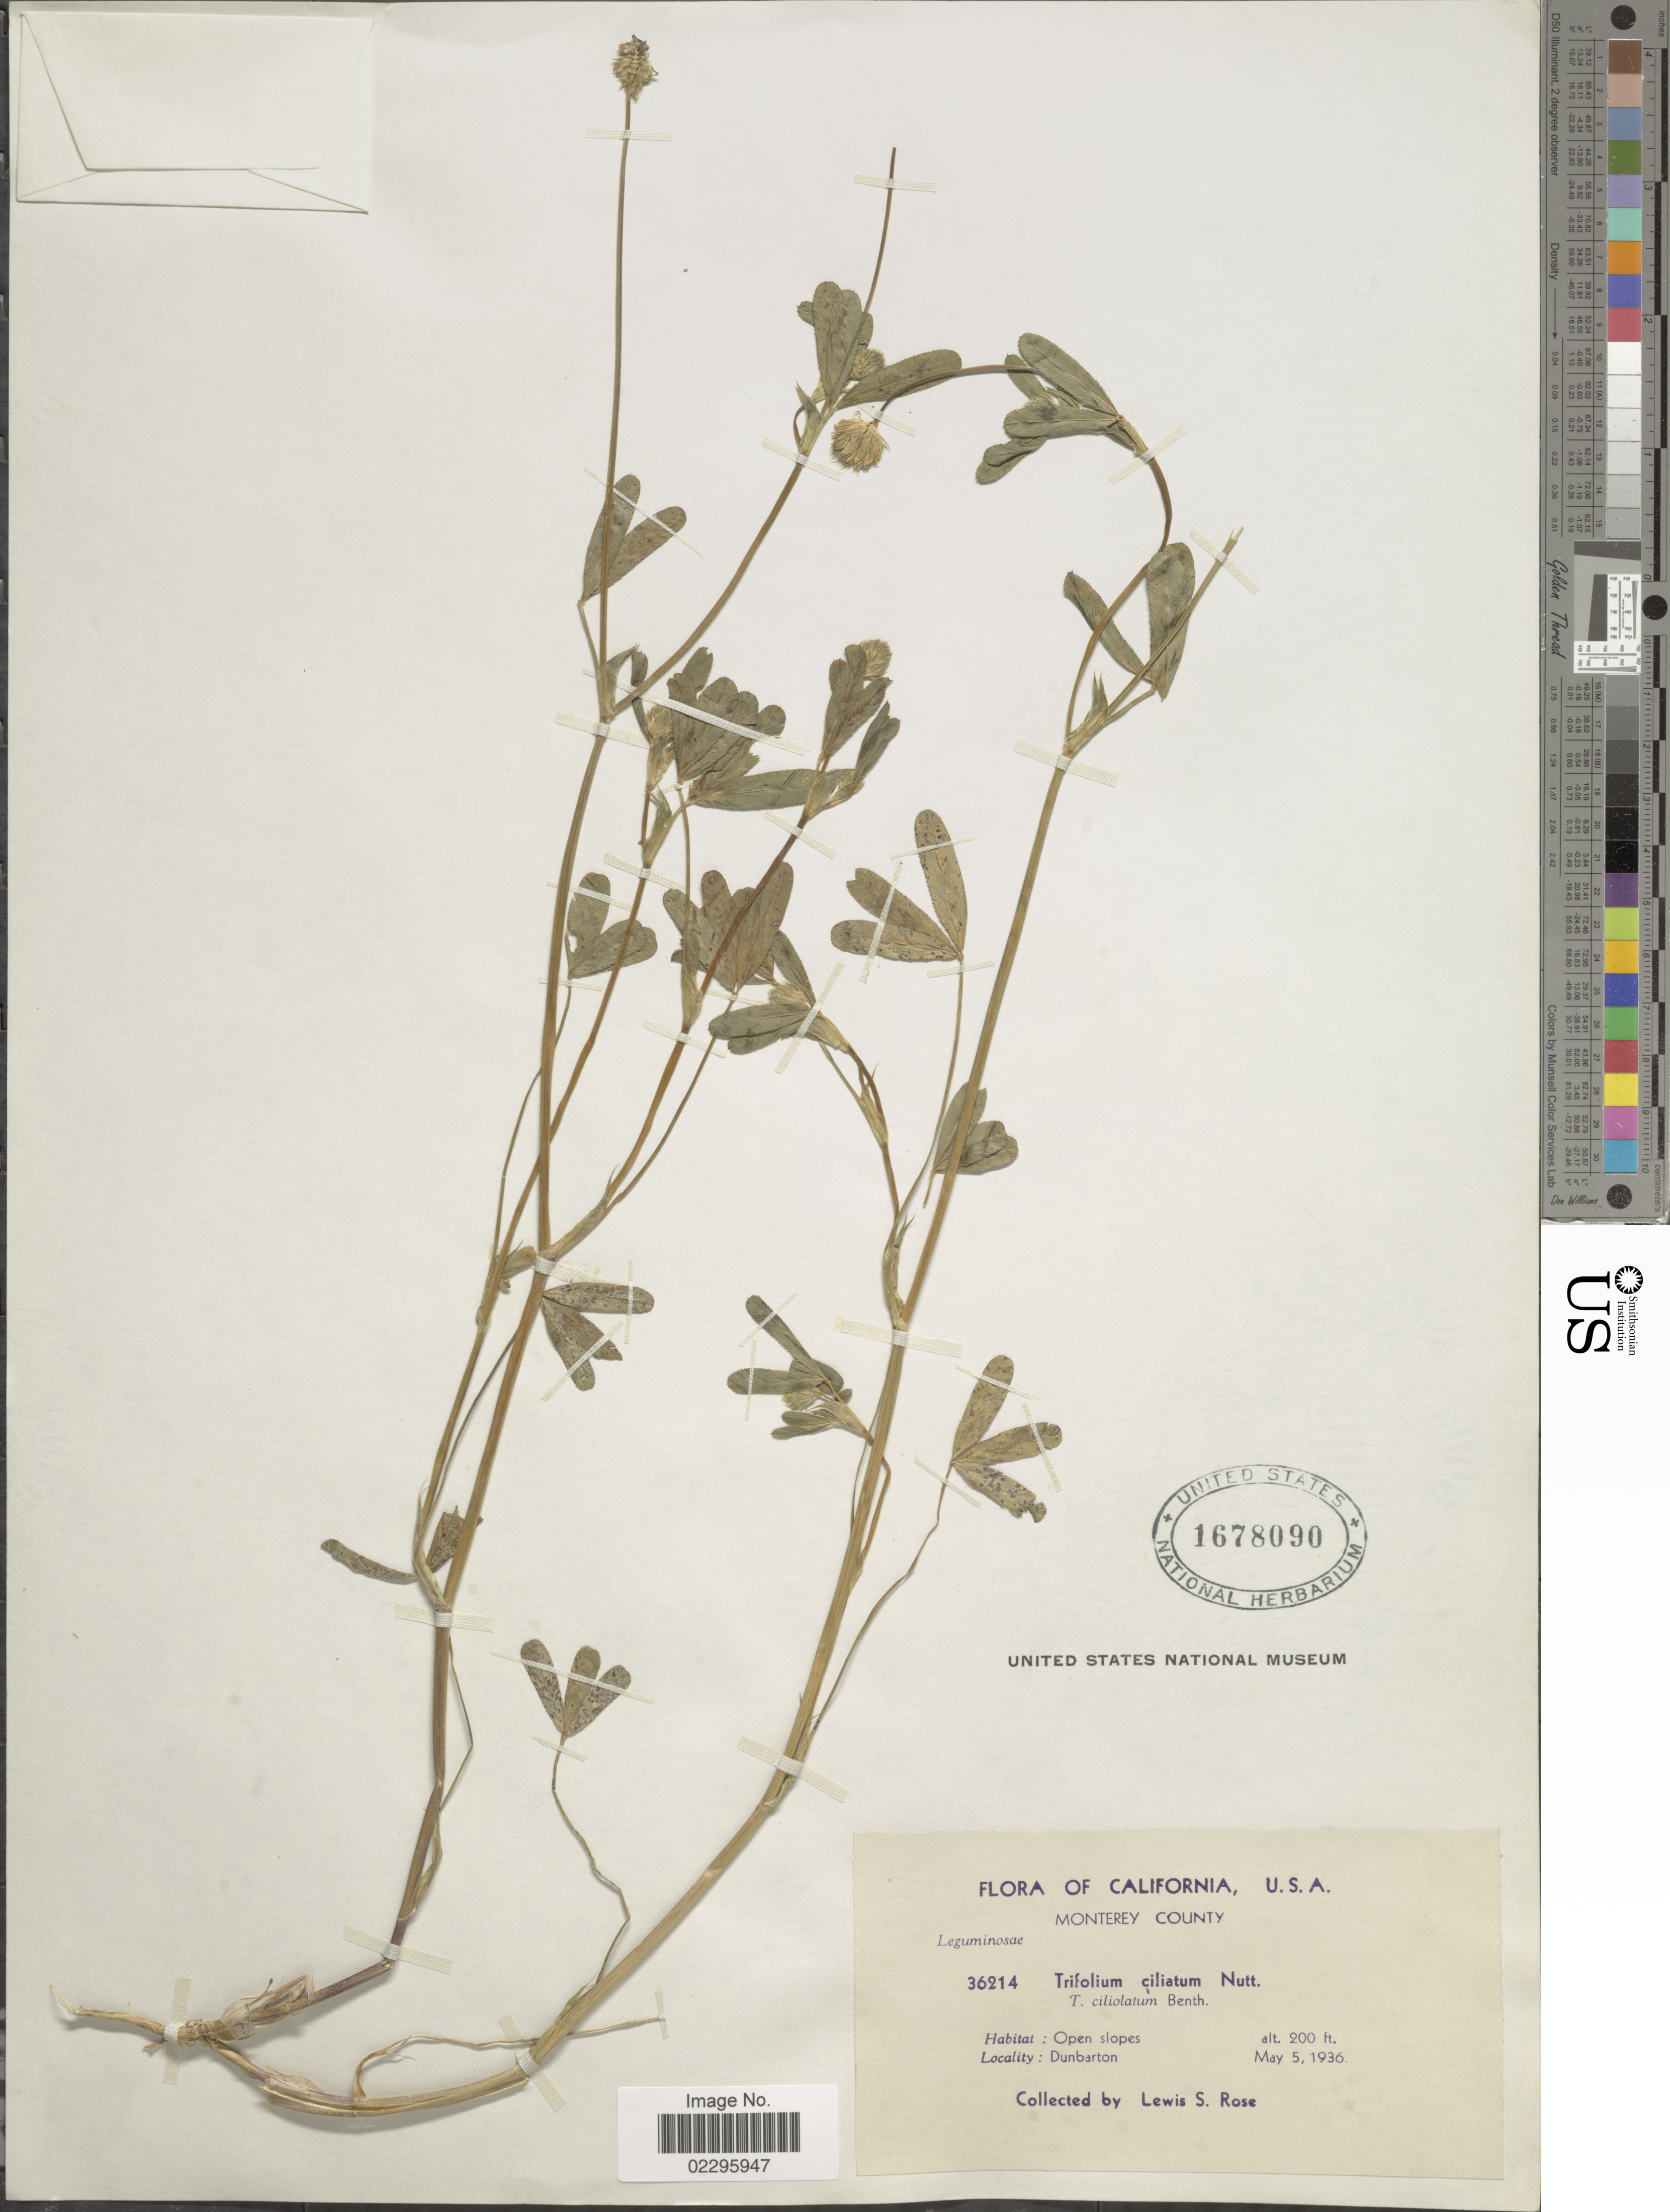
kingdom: Plantae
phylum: Tracheophyta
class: Magnoliopsida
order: Fabales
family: Fabaceae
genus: Trifolium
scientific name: Trifolium ciliolatum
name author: Benth.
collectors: L. S. Rose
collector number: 36214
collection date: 1936-05-05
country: United States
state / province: California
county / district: Monterey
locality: Monterey County, open slopes, Dunbarton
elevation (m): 61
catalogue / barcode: US 1678090